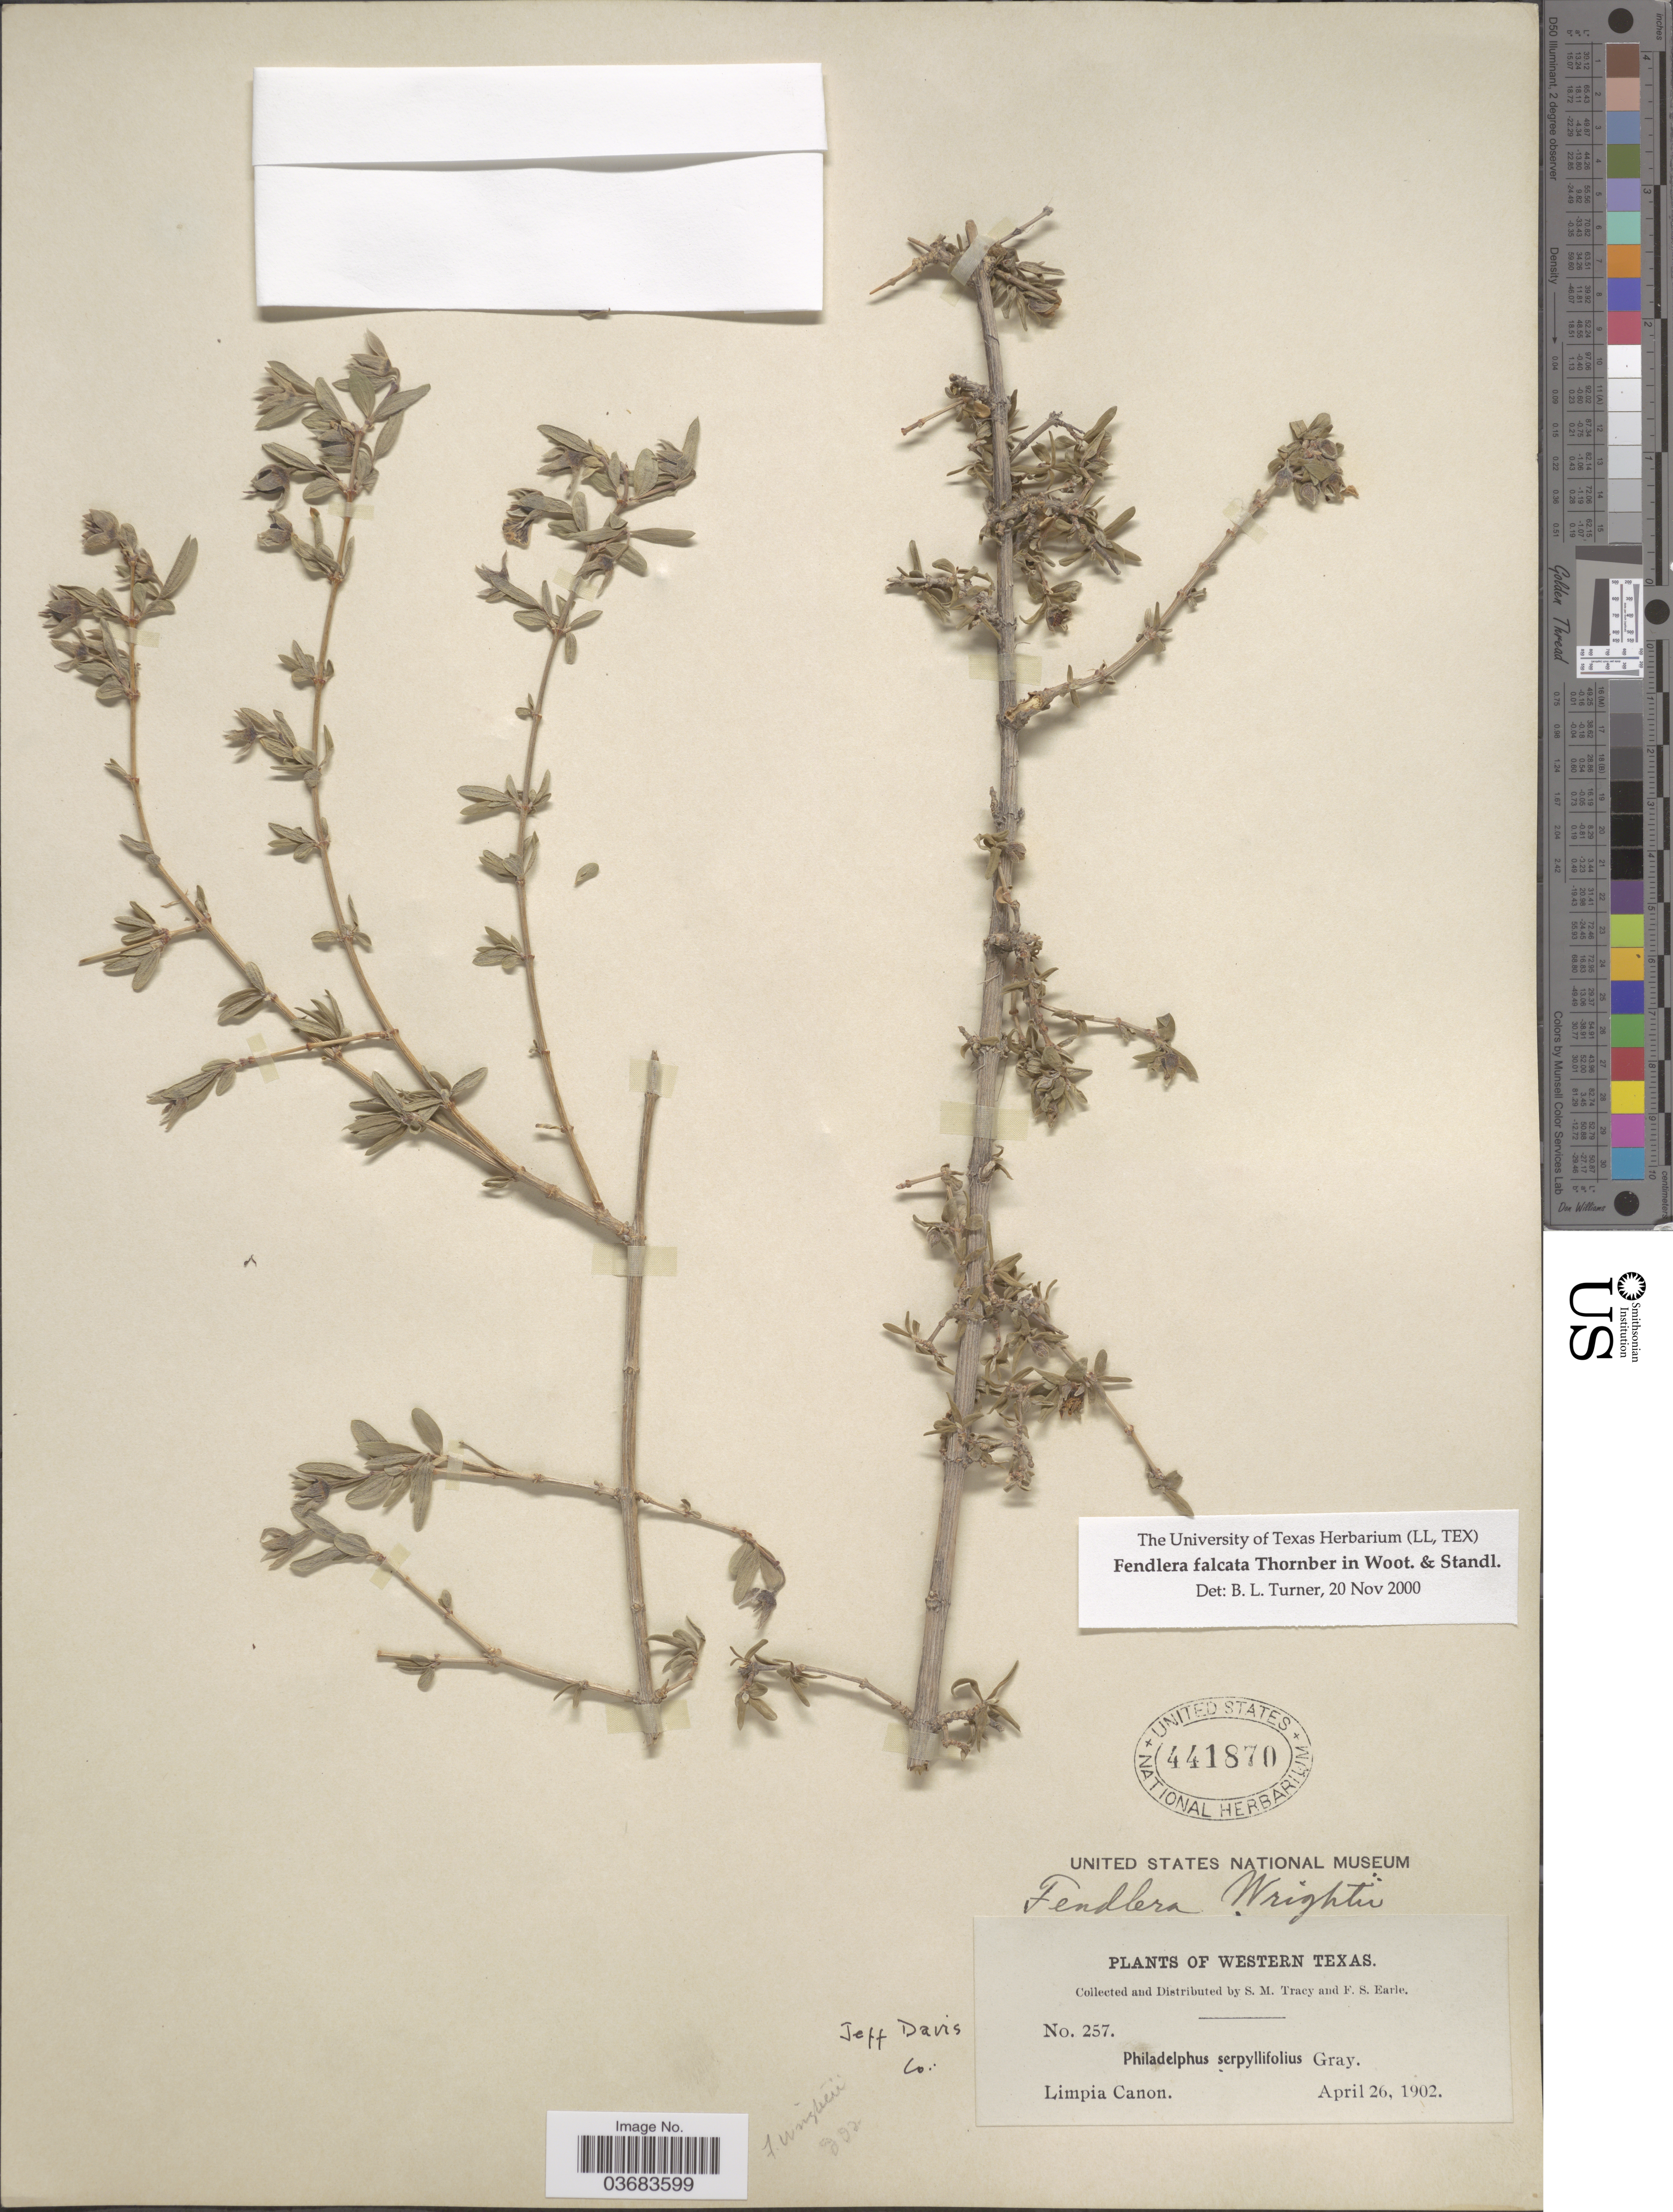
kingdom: Plantae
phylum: Tracheophyta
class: Magnoliopsida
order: Cornales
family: Hydrangeaceae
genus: Fendlera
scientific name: Fendlera rupicola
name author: Englem. & A. Gray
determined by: Strong, Mark T., (BOT), Smithsonian Institution - National Museum of Natural History (UNITED STATES)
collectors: S. M. Tracy & F. S. Earle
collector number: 257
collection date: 1902-04-26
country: United States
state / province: Texas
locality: Western Texas. Limpia Canon. Jeff Davis Co.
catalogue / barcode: US 441870